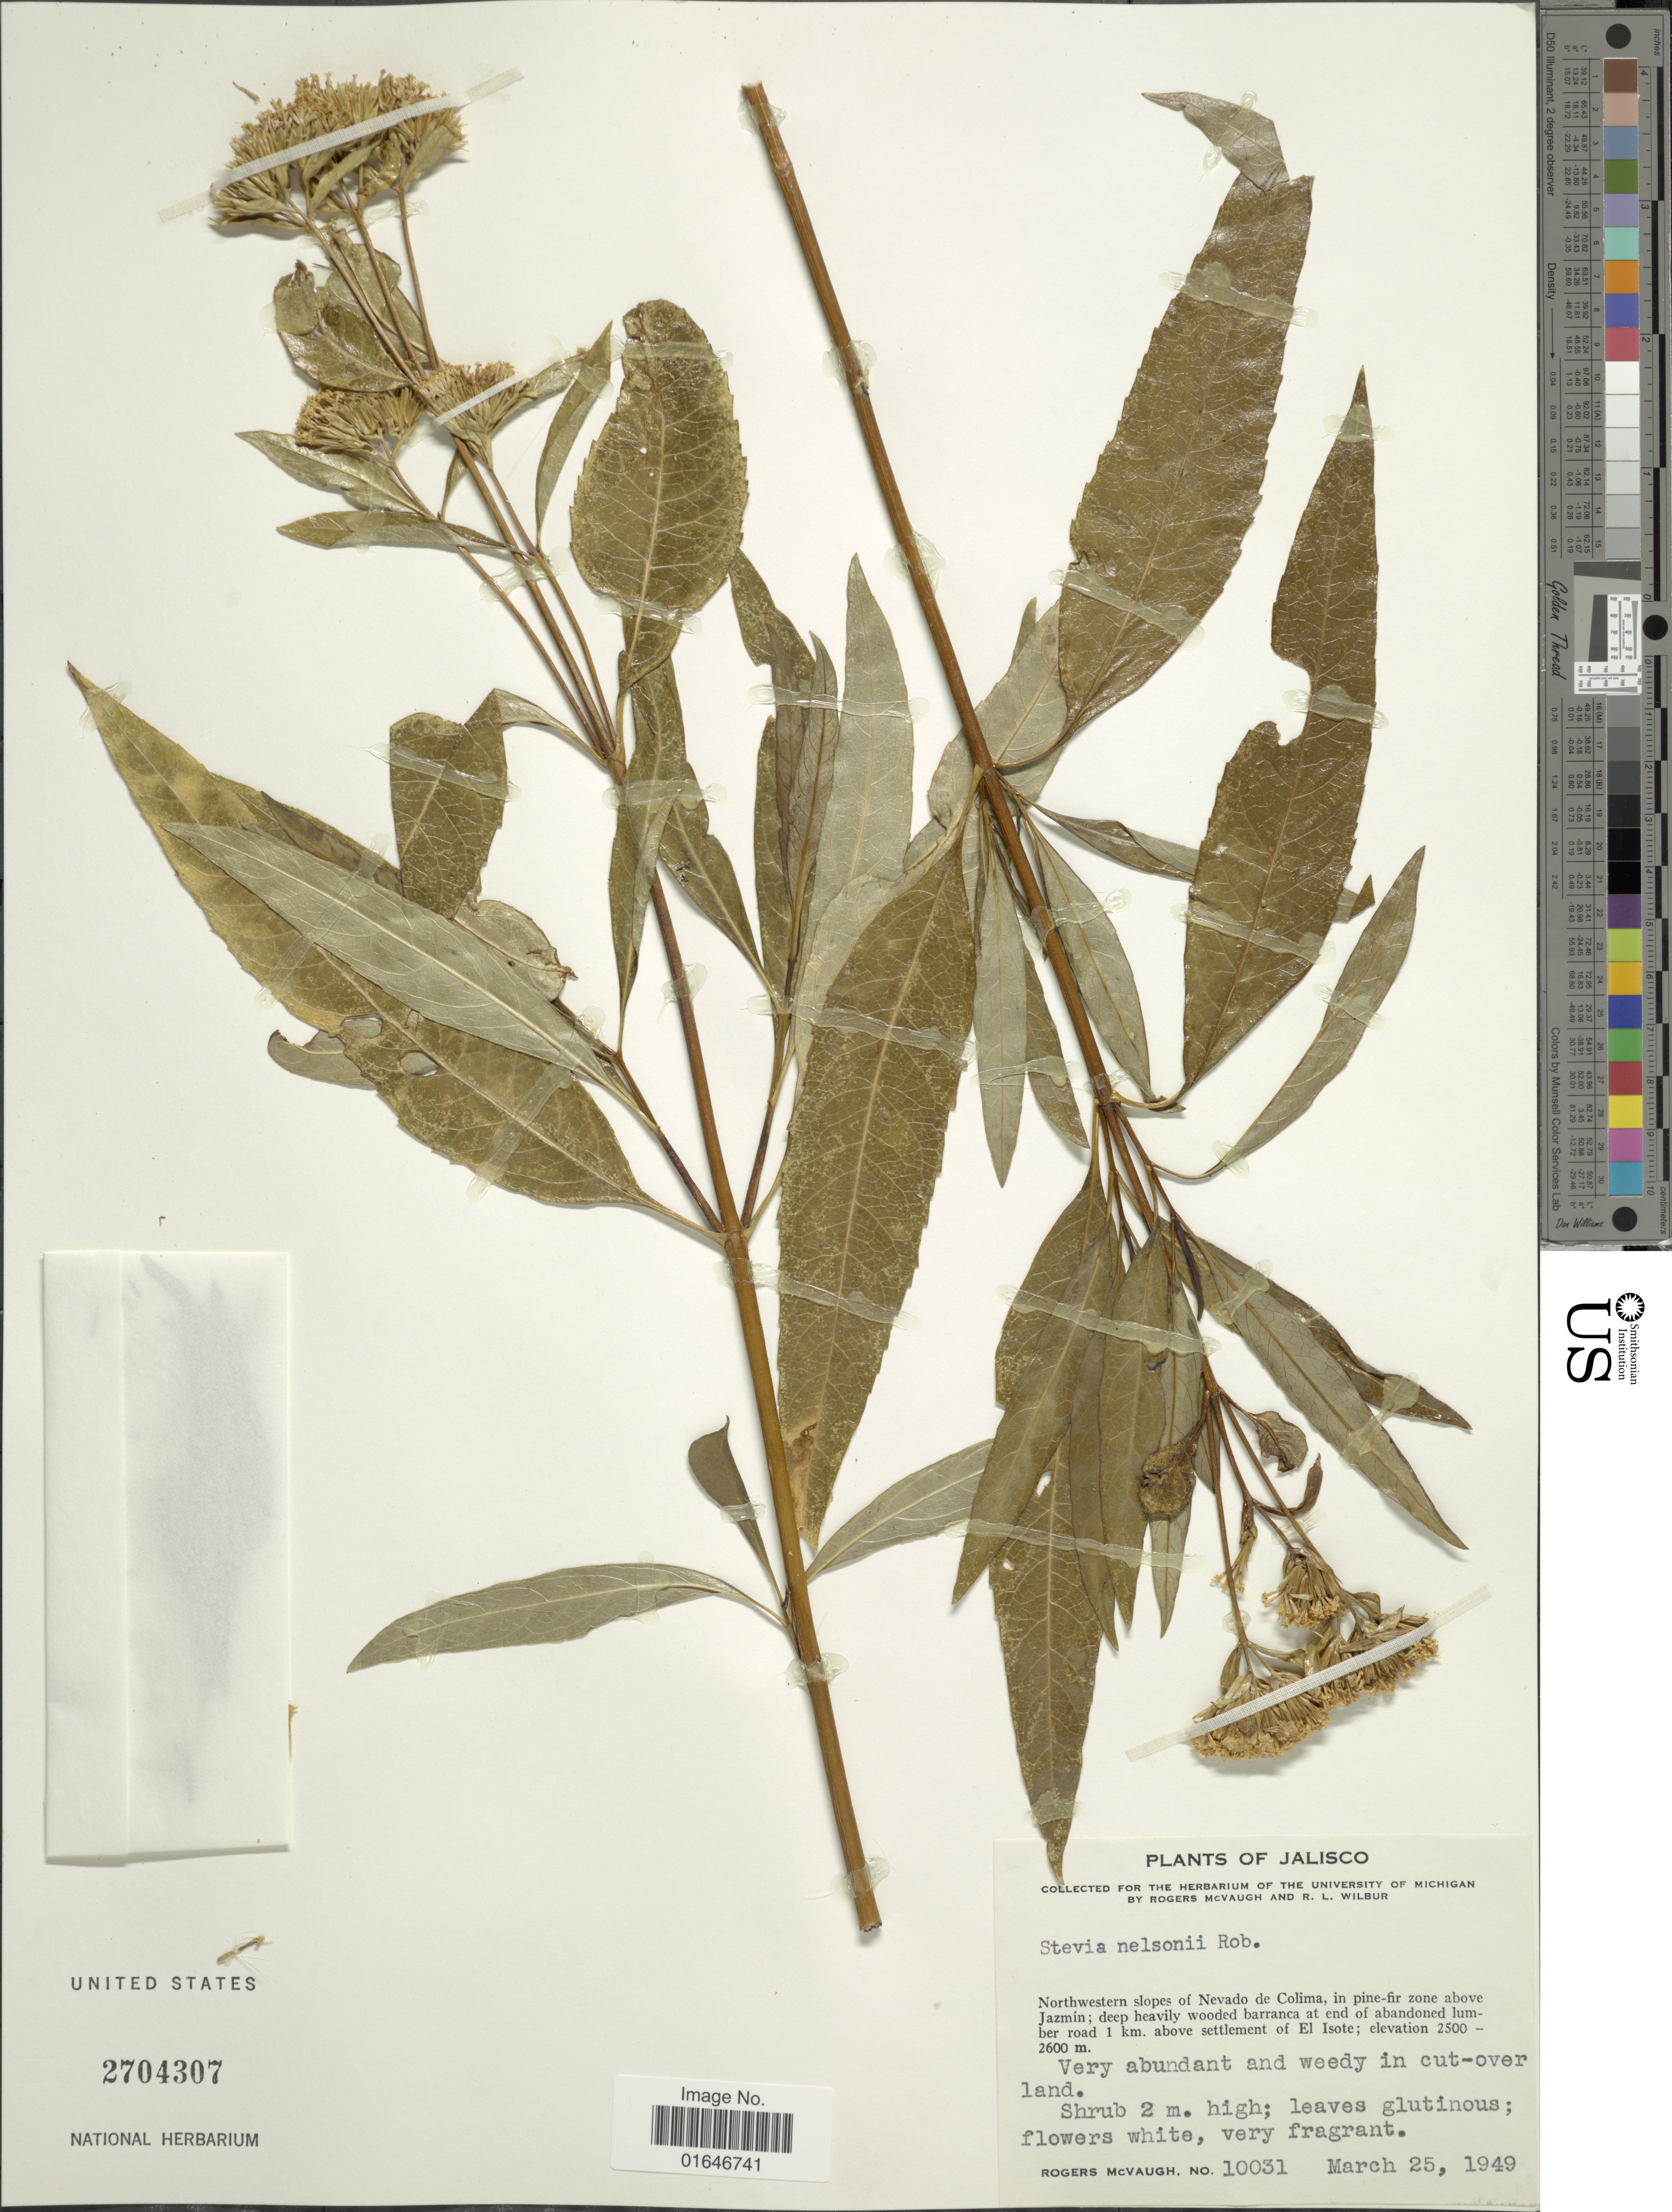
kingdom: Plantae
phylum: Tracheophyta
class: Magnoliopsida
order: Asterales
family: Asteraceae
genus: Stevia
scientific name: Stevia nelsonii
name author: B.L. Rob.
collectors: R. McVaugh & R. L. Wilbur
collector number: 10031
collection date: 1949-03-25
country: Mexico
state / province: Jalisco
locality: Northwestern slopes of Nevado de Colima, in pine-fr zone above Jazmin; deep heavily wooded barranca at end of abandoned lumber road 1 km. above settlement of El Isote.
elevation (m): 2500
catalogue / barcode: US 2704307